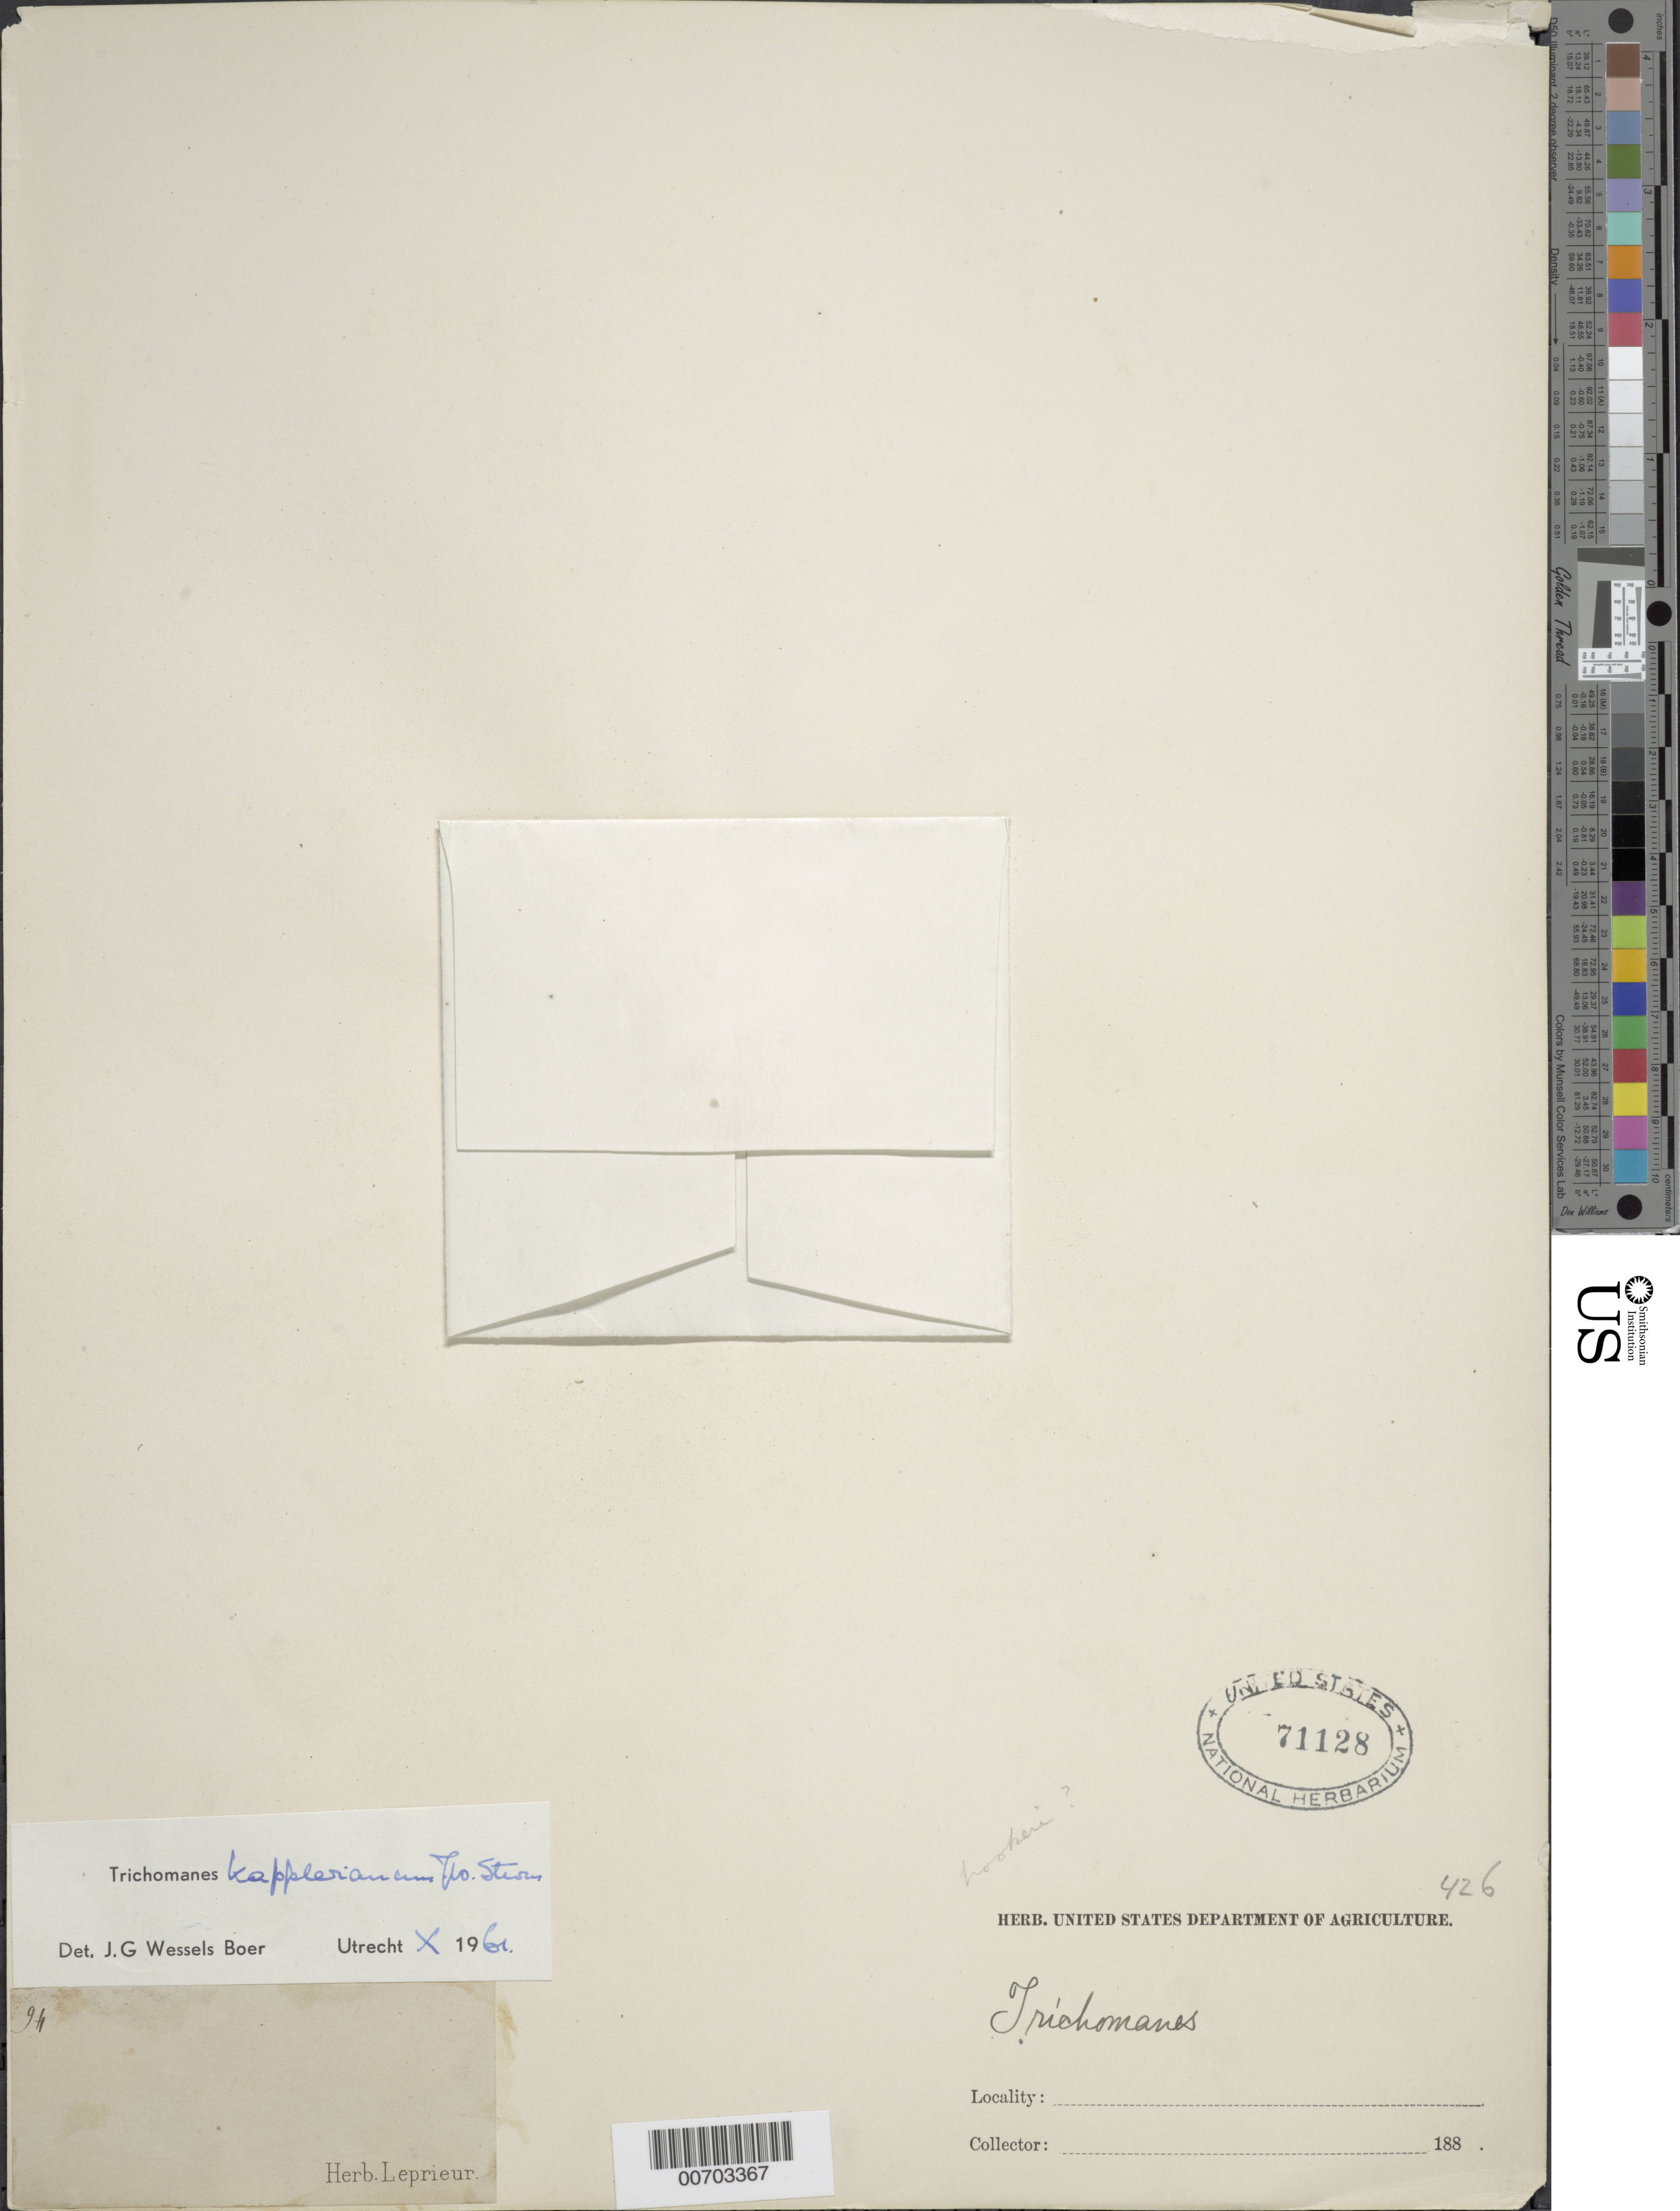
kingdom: Plantae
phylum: Tracheophyta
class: Polypodiopsida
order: Hymenophyllales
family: Hymenophyllaceae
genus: Didymoglossum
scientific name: Didymoglossum kapplerianum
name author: (Sturm) Ebihara & Dubuisson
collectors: F. M. R. Leprieur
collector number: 94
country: French Guiana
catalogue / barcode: US 71128